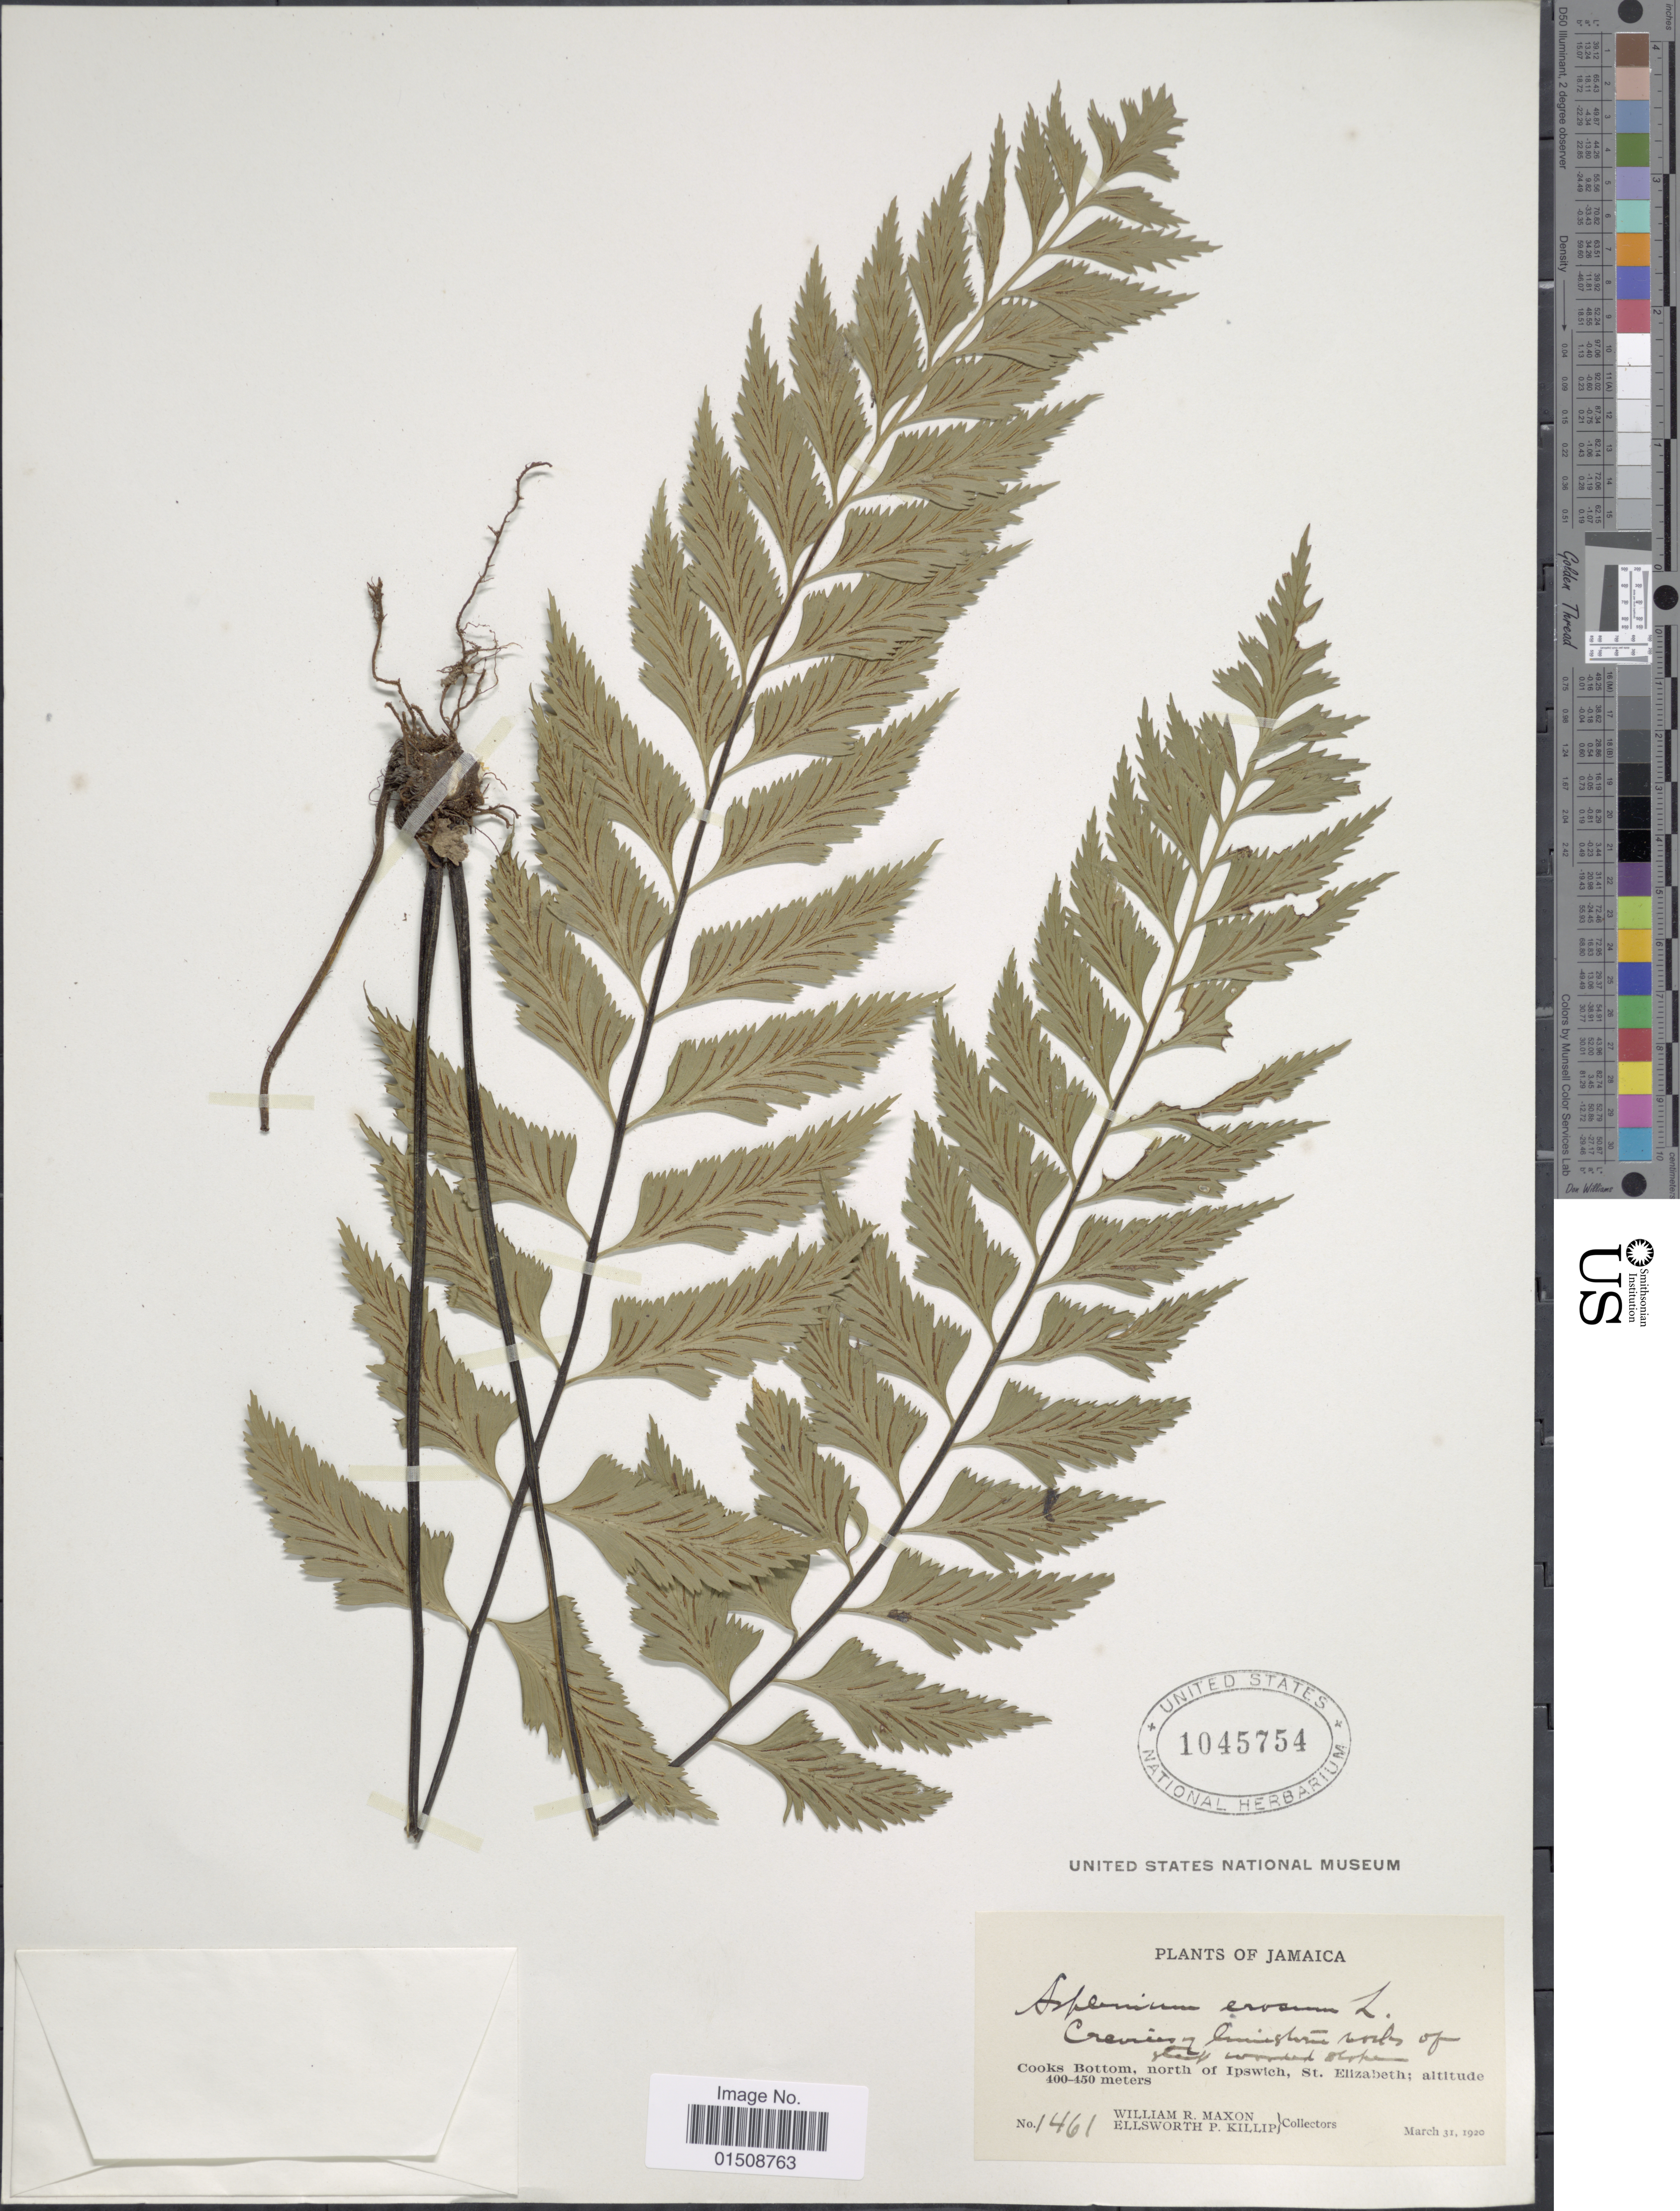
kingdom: Plantae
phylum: Tracheophyta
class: Polypodiopsida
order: Polypodiales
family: Aspleniaceae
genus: Asplenium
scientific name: Asplenium duale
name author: Jenman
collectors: W. R. Maxon & E. P. Killip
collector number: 1461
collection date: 1920-03-31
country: Jamaica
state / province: Saint Elizabeth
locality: Cooks Bottom, north of Ipswich, St. Elizabeth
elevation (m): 400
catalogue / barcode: US 1045754